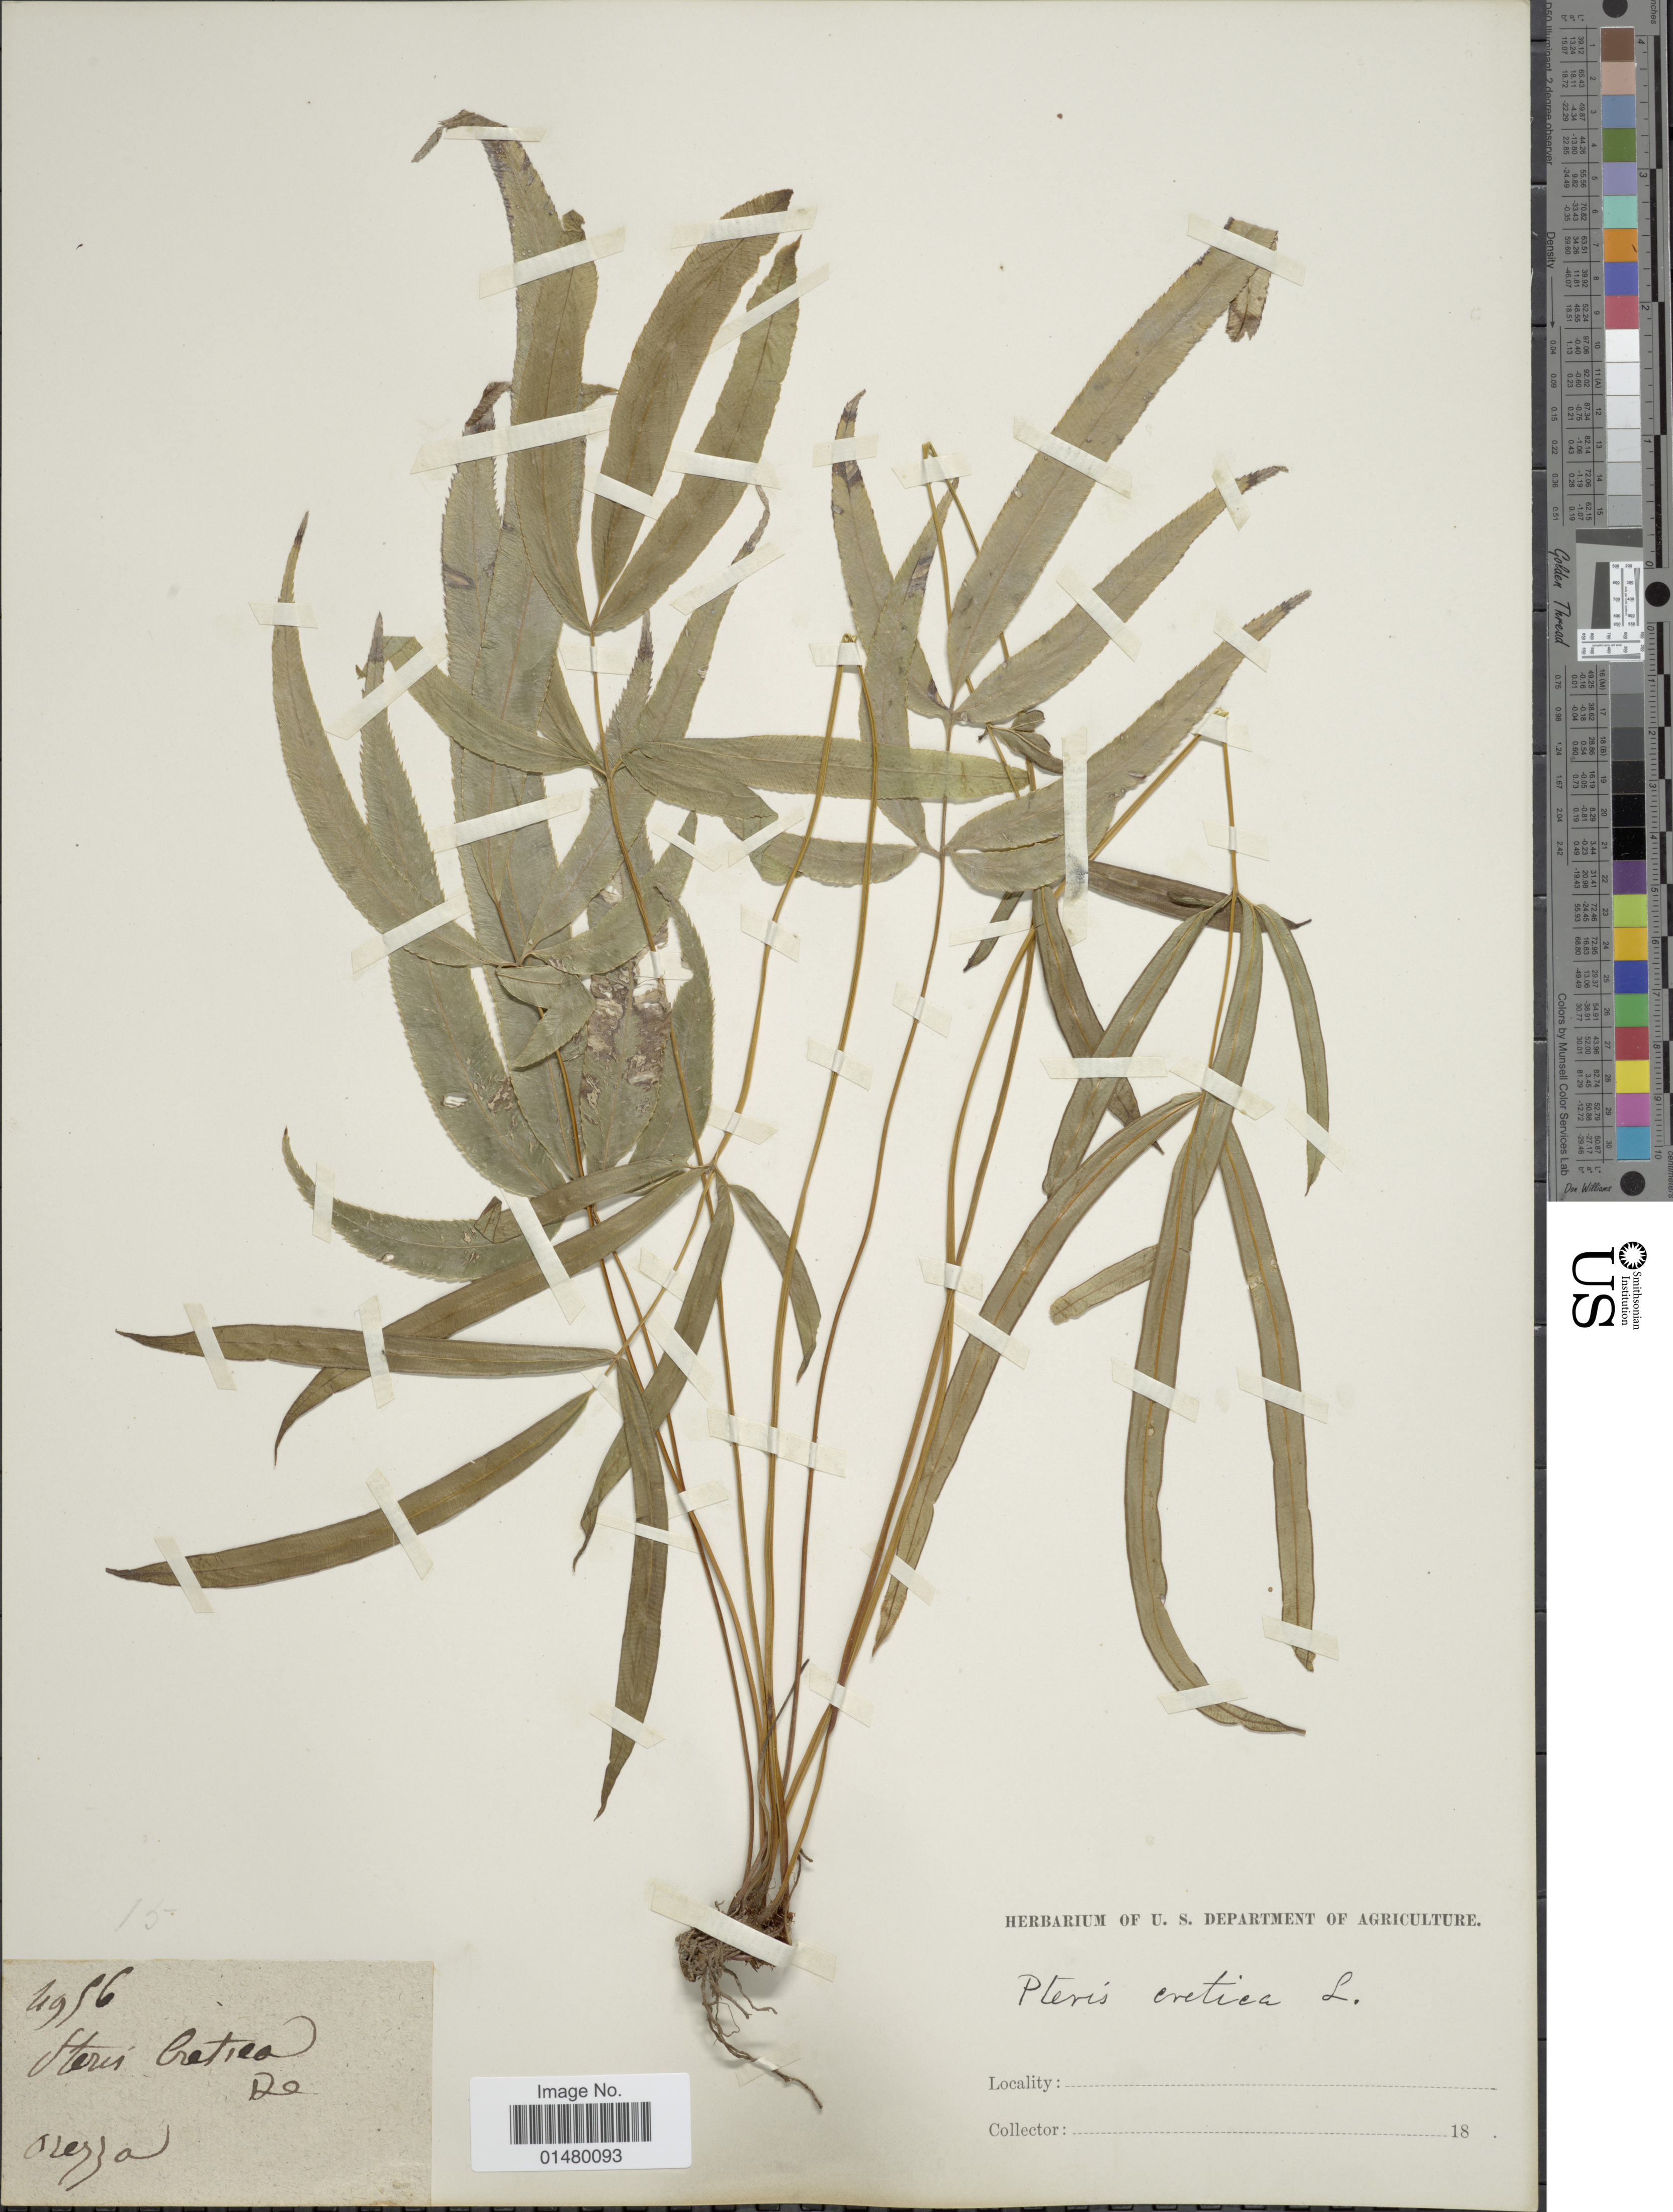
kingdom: Plantae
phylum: Tracheophyta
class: Polypodiopsida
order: Polypodiales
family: Pteridaceae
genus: Pteris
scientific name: Pteris cretica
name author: L.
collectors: U.S. Department of Agriculture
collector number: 4996*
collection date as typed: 18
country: France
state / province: Corsica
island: Corse